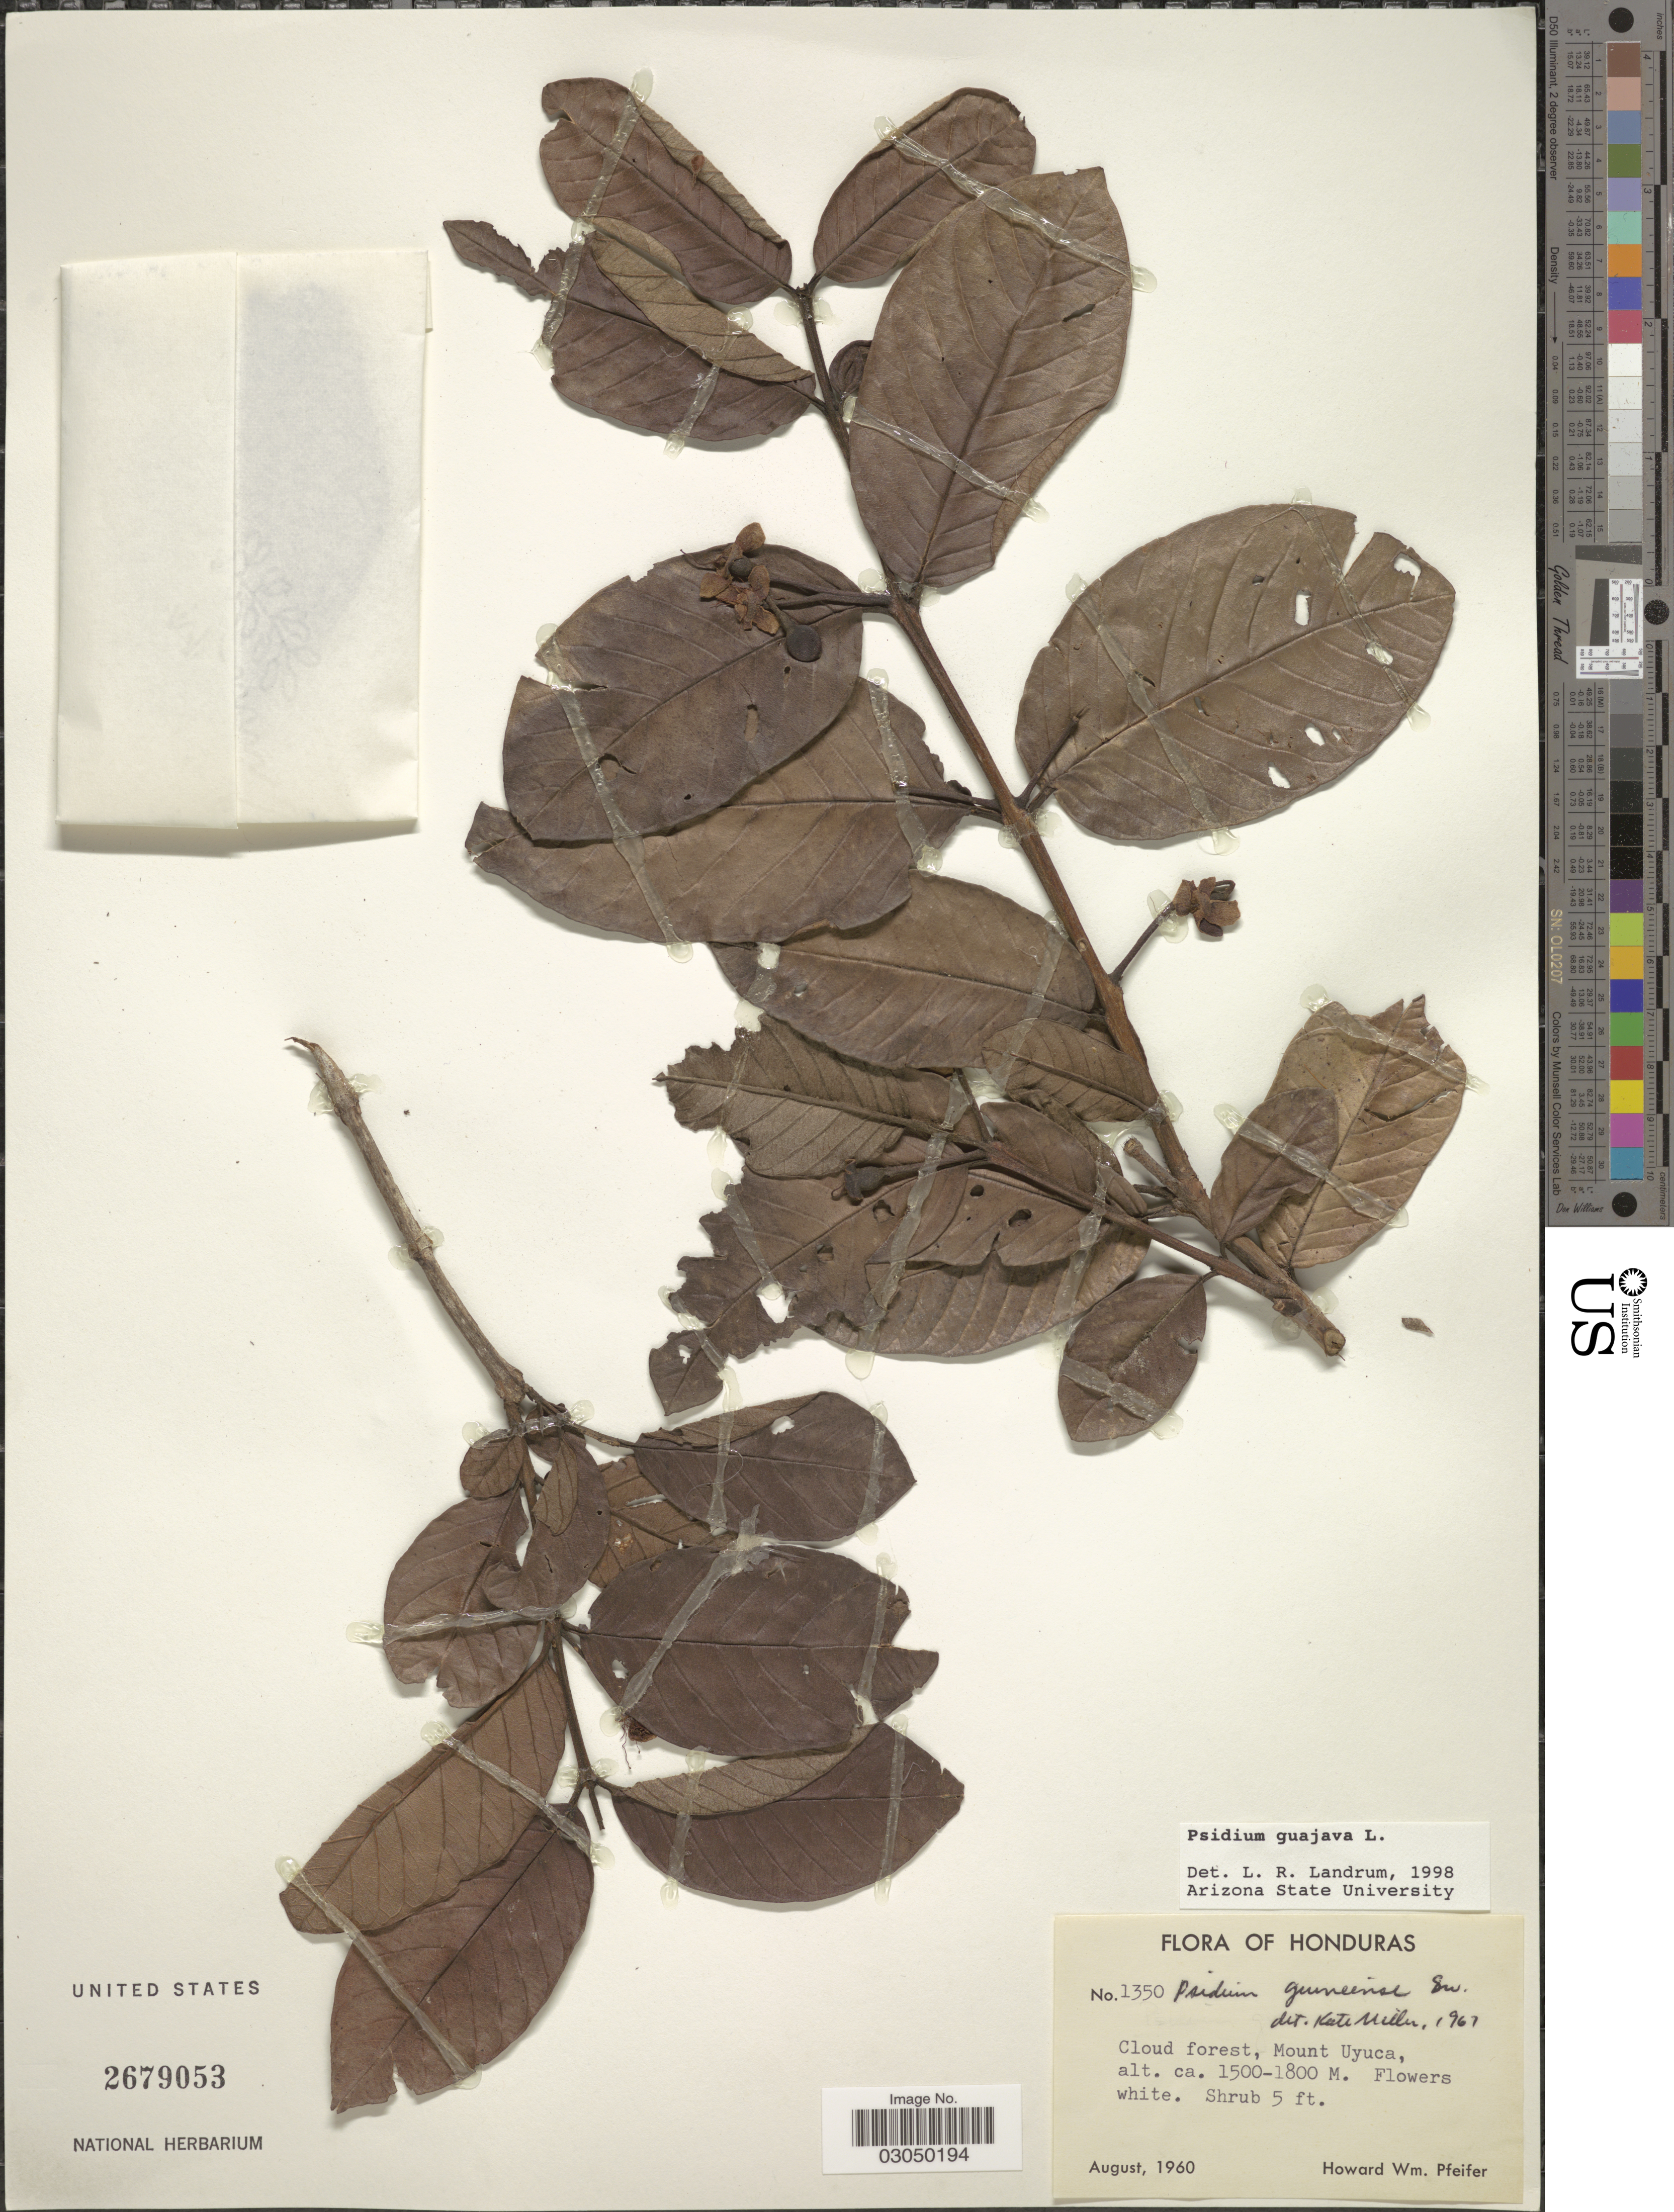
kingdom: Plantae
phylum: Tracheophyta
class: Magnoliopsida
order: Myrtales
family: Myrtaceae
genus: Psidium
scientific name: Psidium guajava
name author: L.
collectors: H. W. Pfeifer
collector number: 1350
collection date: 1960-08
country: Honduras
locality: Mount Uyuca.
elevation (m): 1500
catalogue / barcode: US 2679053